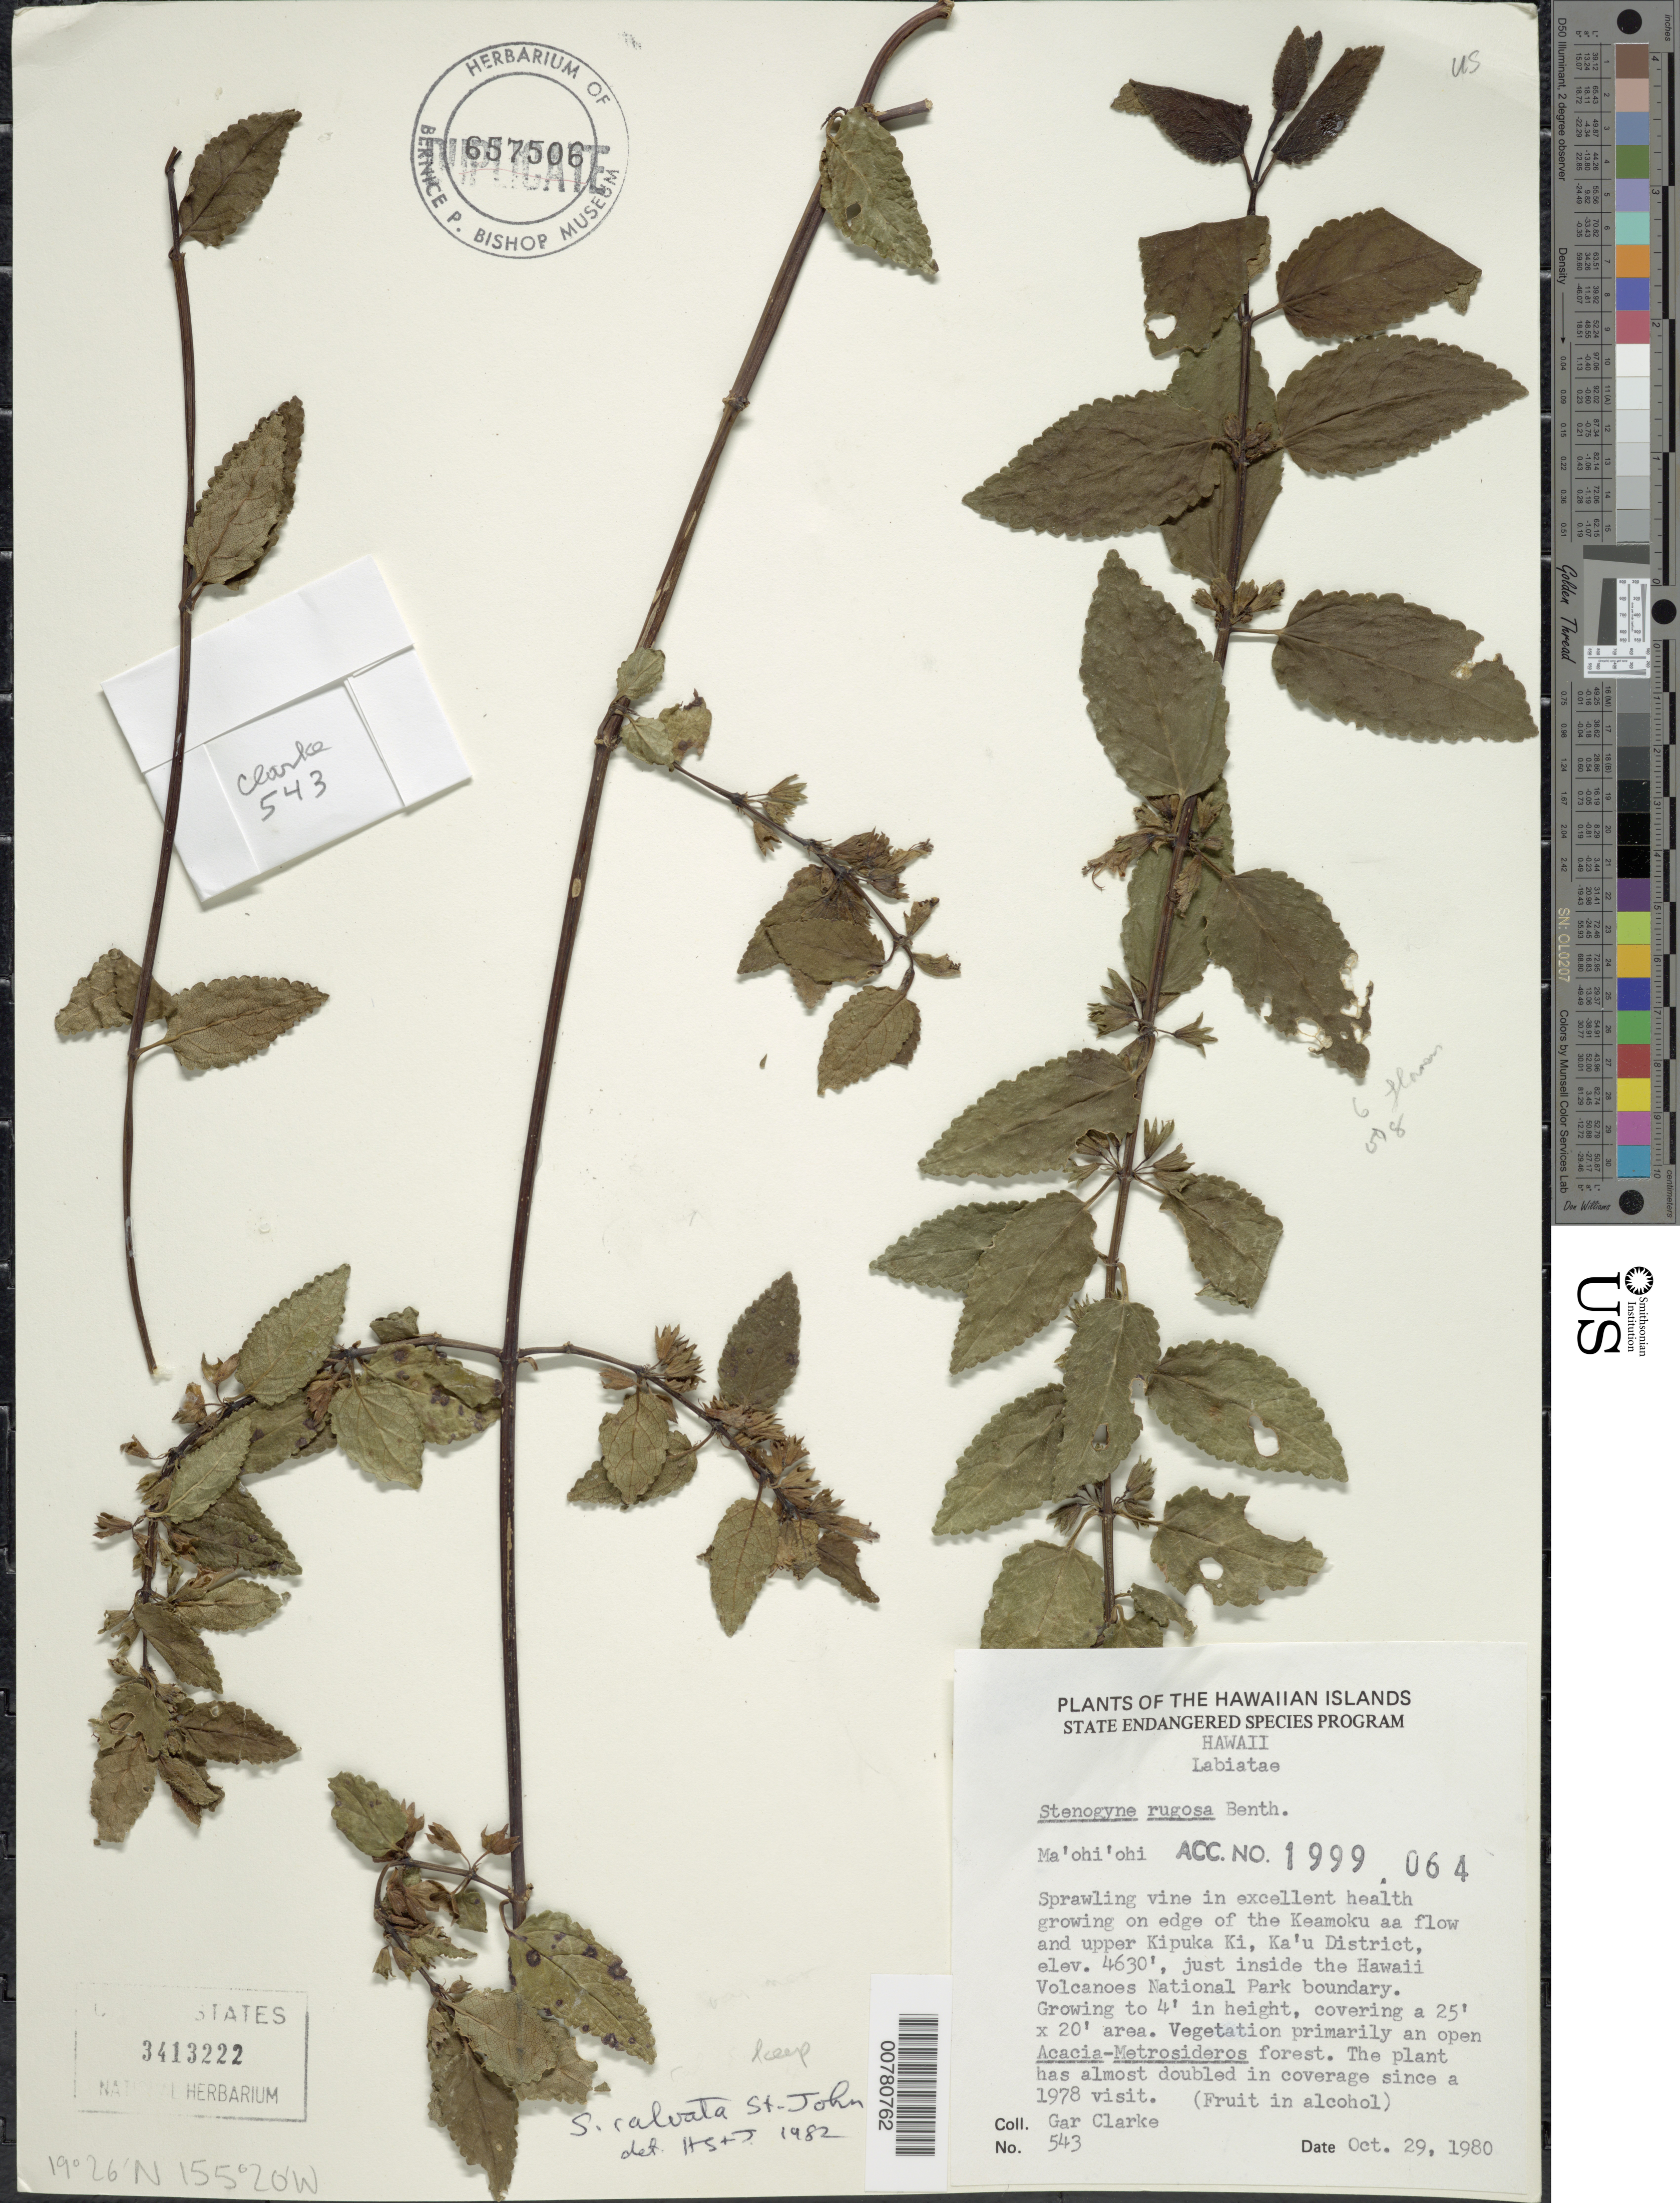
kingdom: Plantae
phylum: Tracheophyta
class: Magnoliopsida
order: Lamiales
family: Lamiaceae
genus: Stenogyne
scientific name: Stenogyne rugosa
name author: Benth.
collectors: G. Clarke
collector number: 543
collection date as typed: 29 Oct 1980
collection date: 1980-10-29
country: United States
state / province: Hawaii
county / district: Hawaii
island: Hawaii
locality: Ka'u District: On the edge of the Keamoku 'a'a flow and upper Kipuka Ki, just inside the Hawai'i Volcanoes National Park boundar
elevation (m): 1411.2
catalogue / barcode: US 3413222